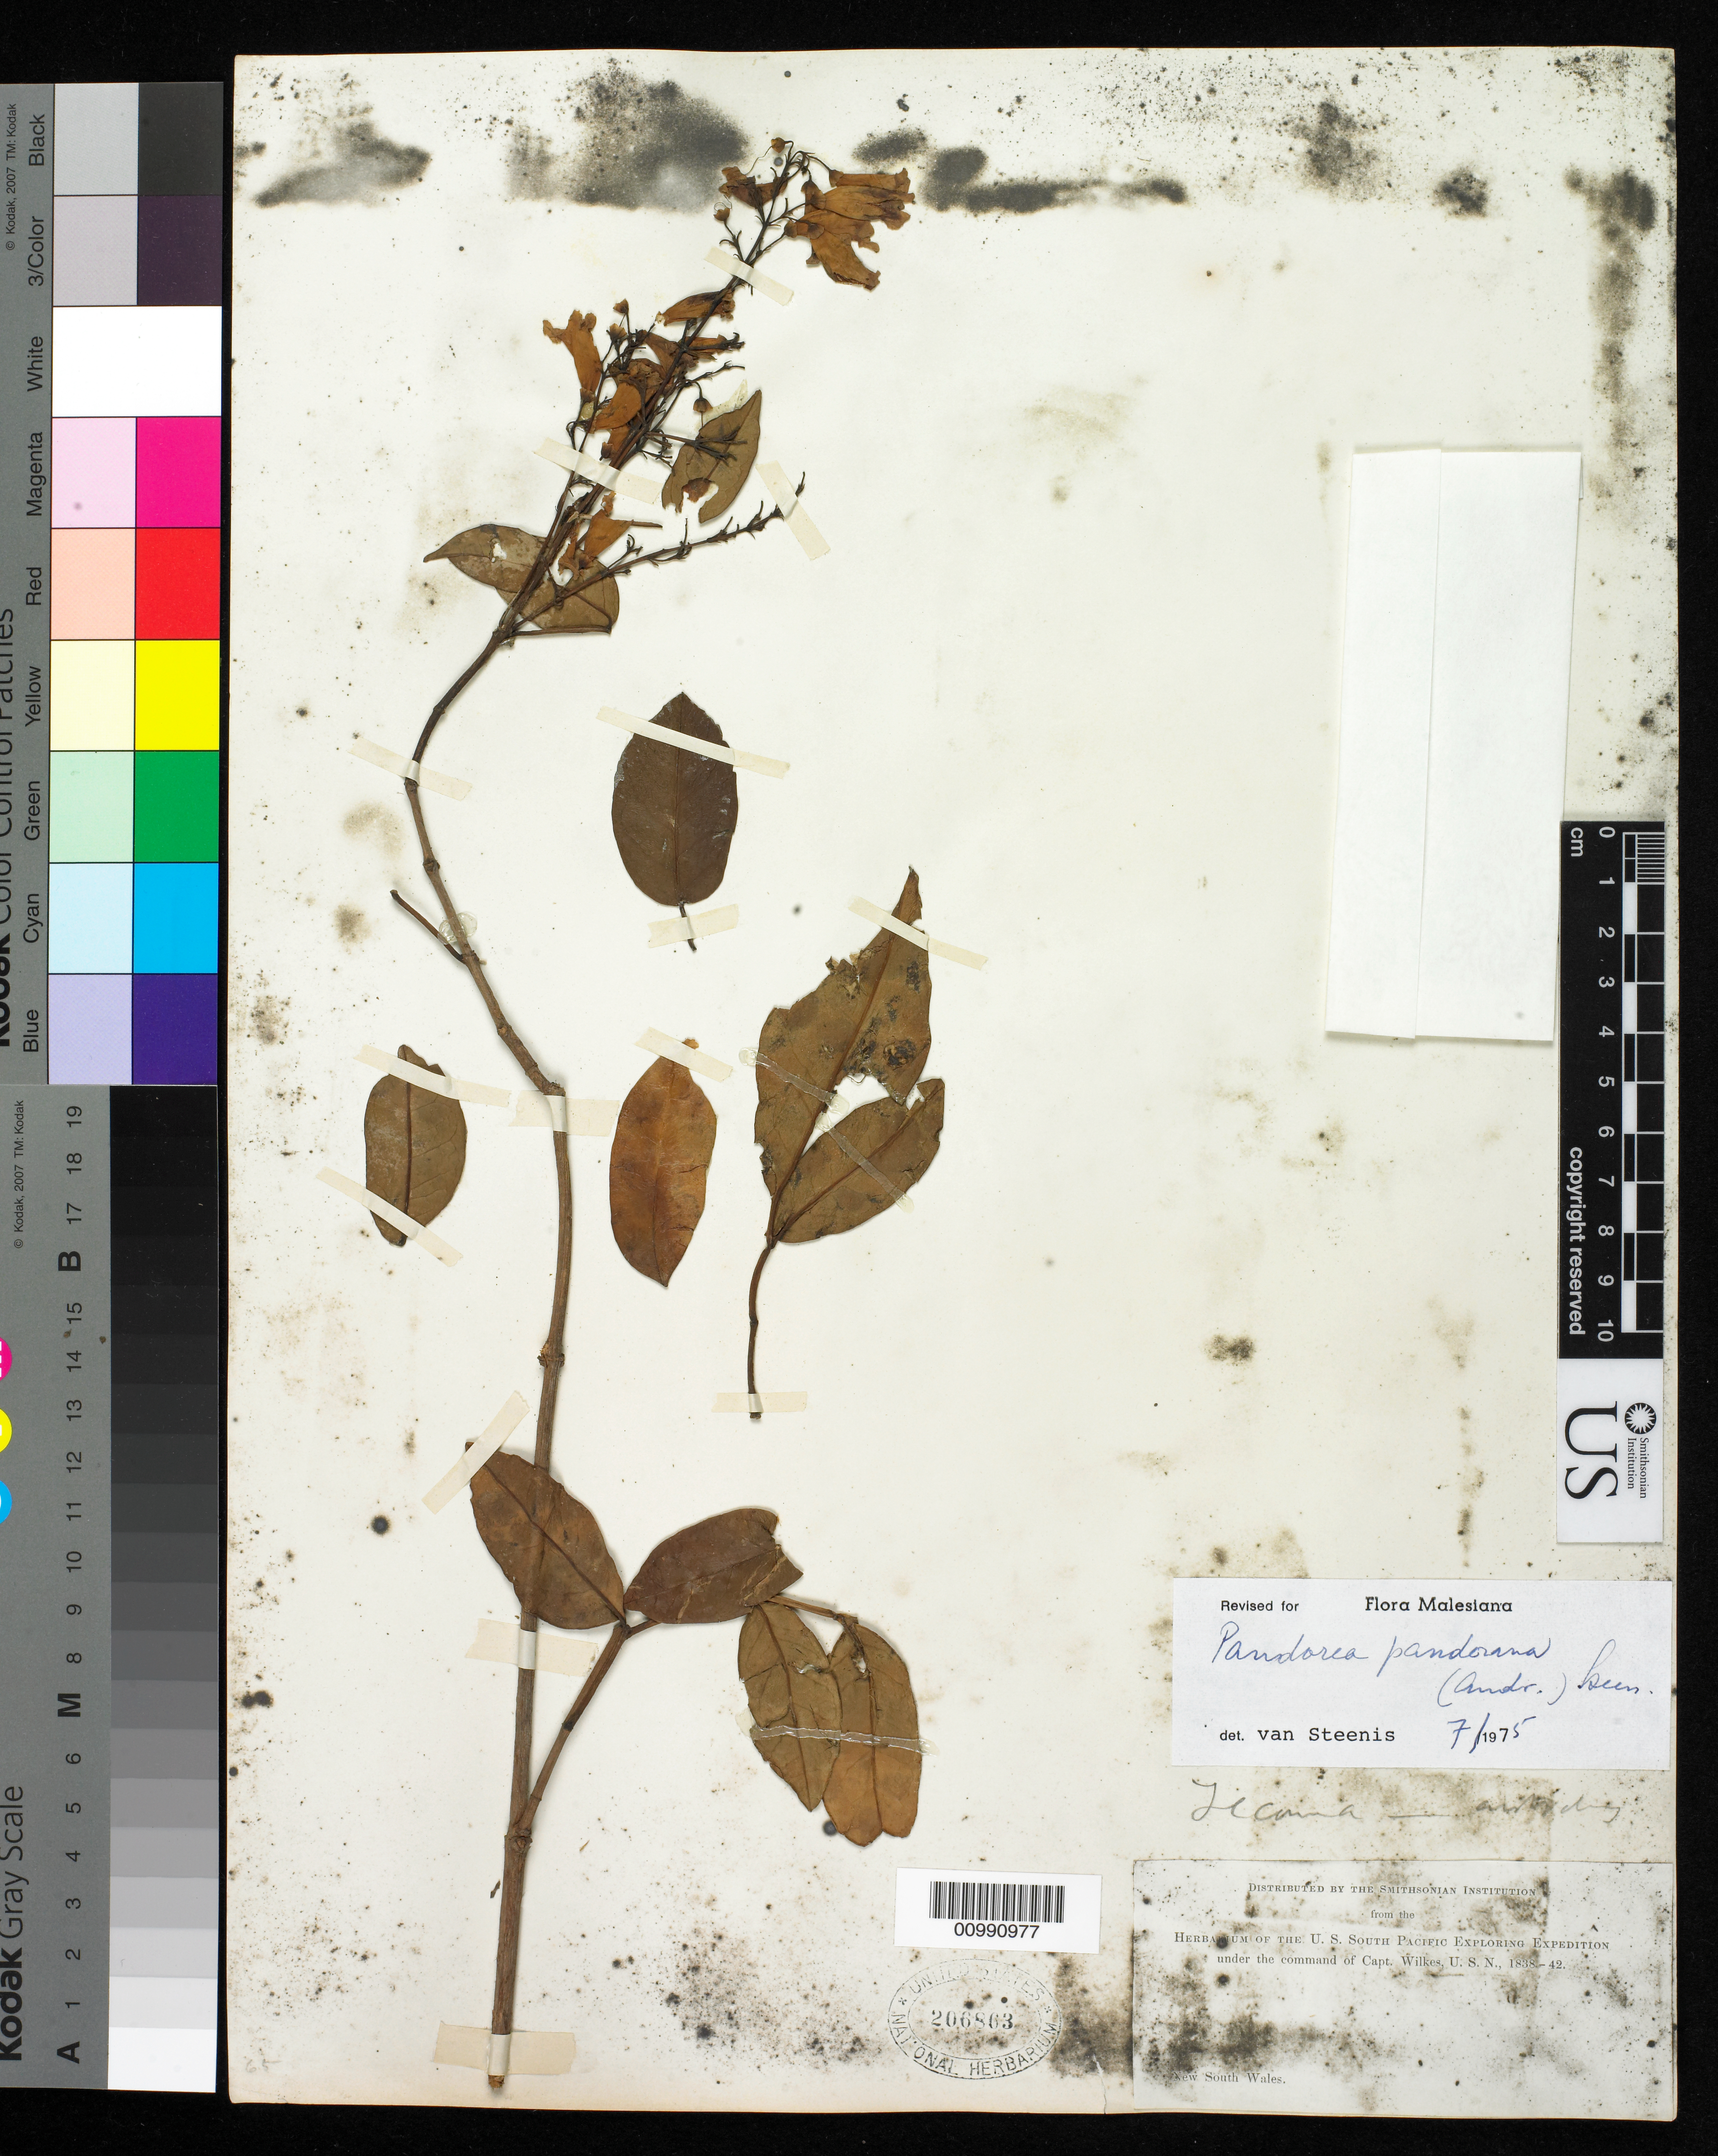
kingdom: Plantae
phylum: Tracheophyta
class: Magnoliopsida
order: Lamiales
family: Bignoniaceae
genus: Pandorea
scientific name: Pandorea pandorana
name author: (Andrews) Steenis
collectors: Wilkes Explor. Exped.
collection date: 1838/1842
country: Australia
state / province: New South Wales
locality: New S. Wales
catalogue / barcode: US 206863